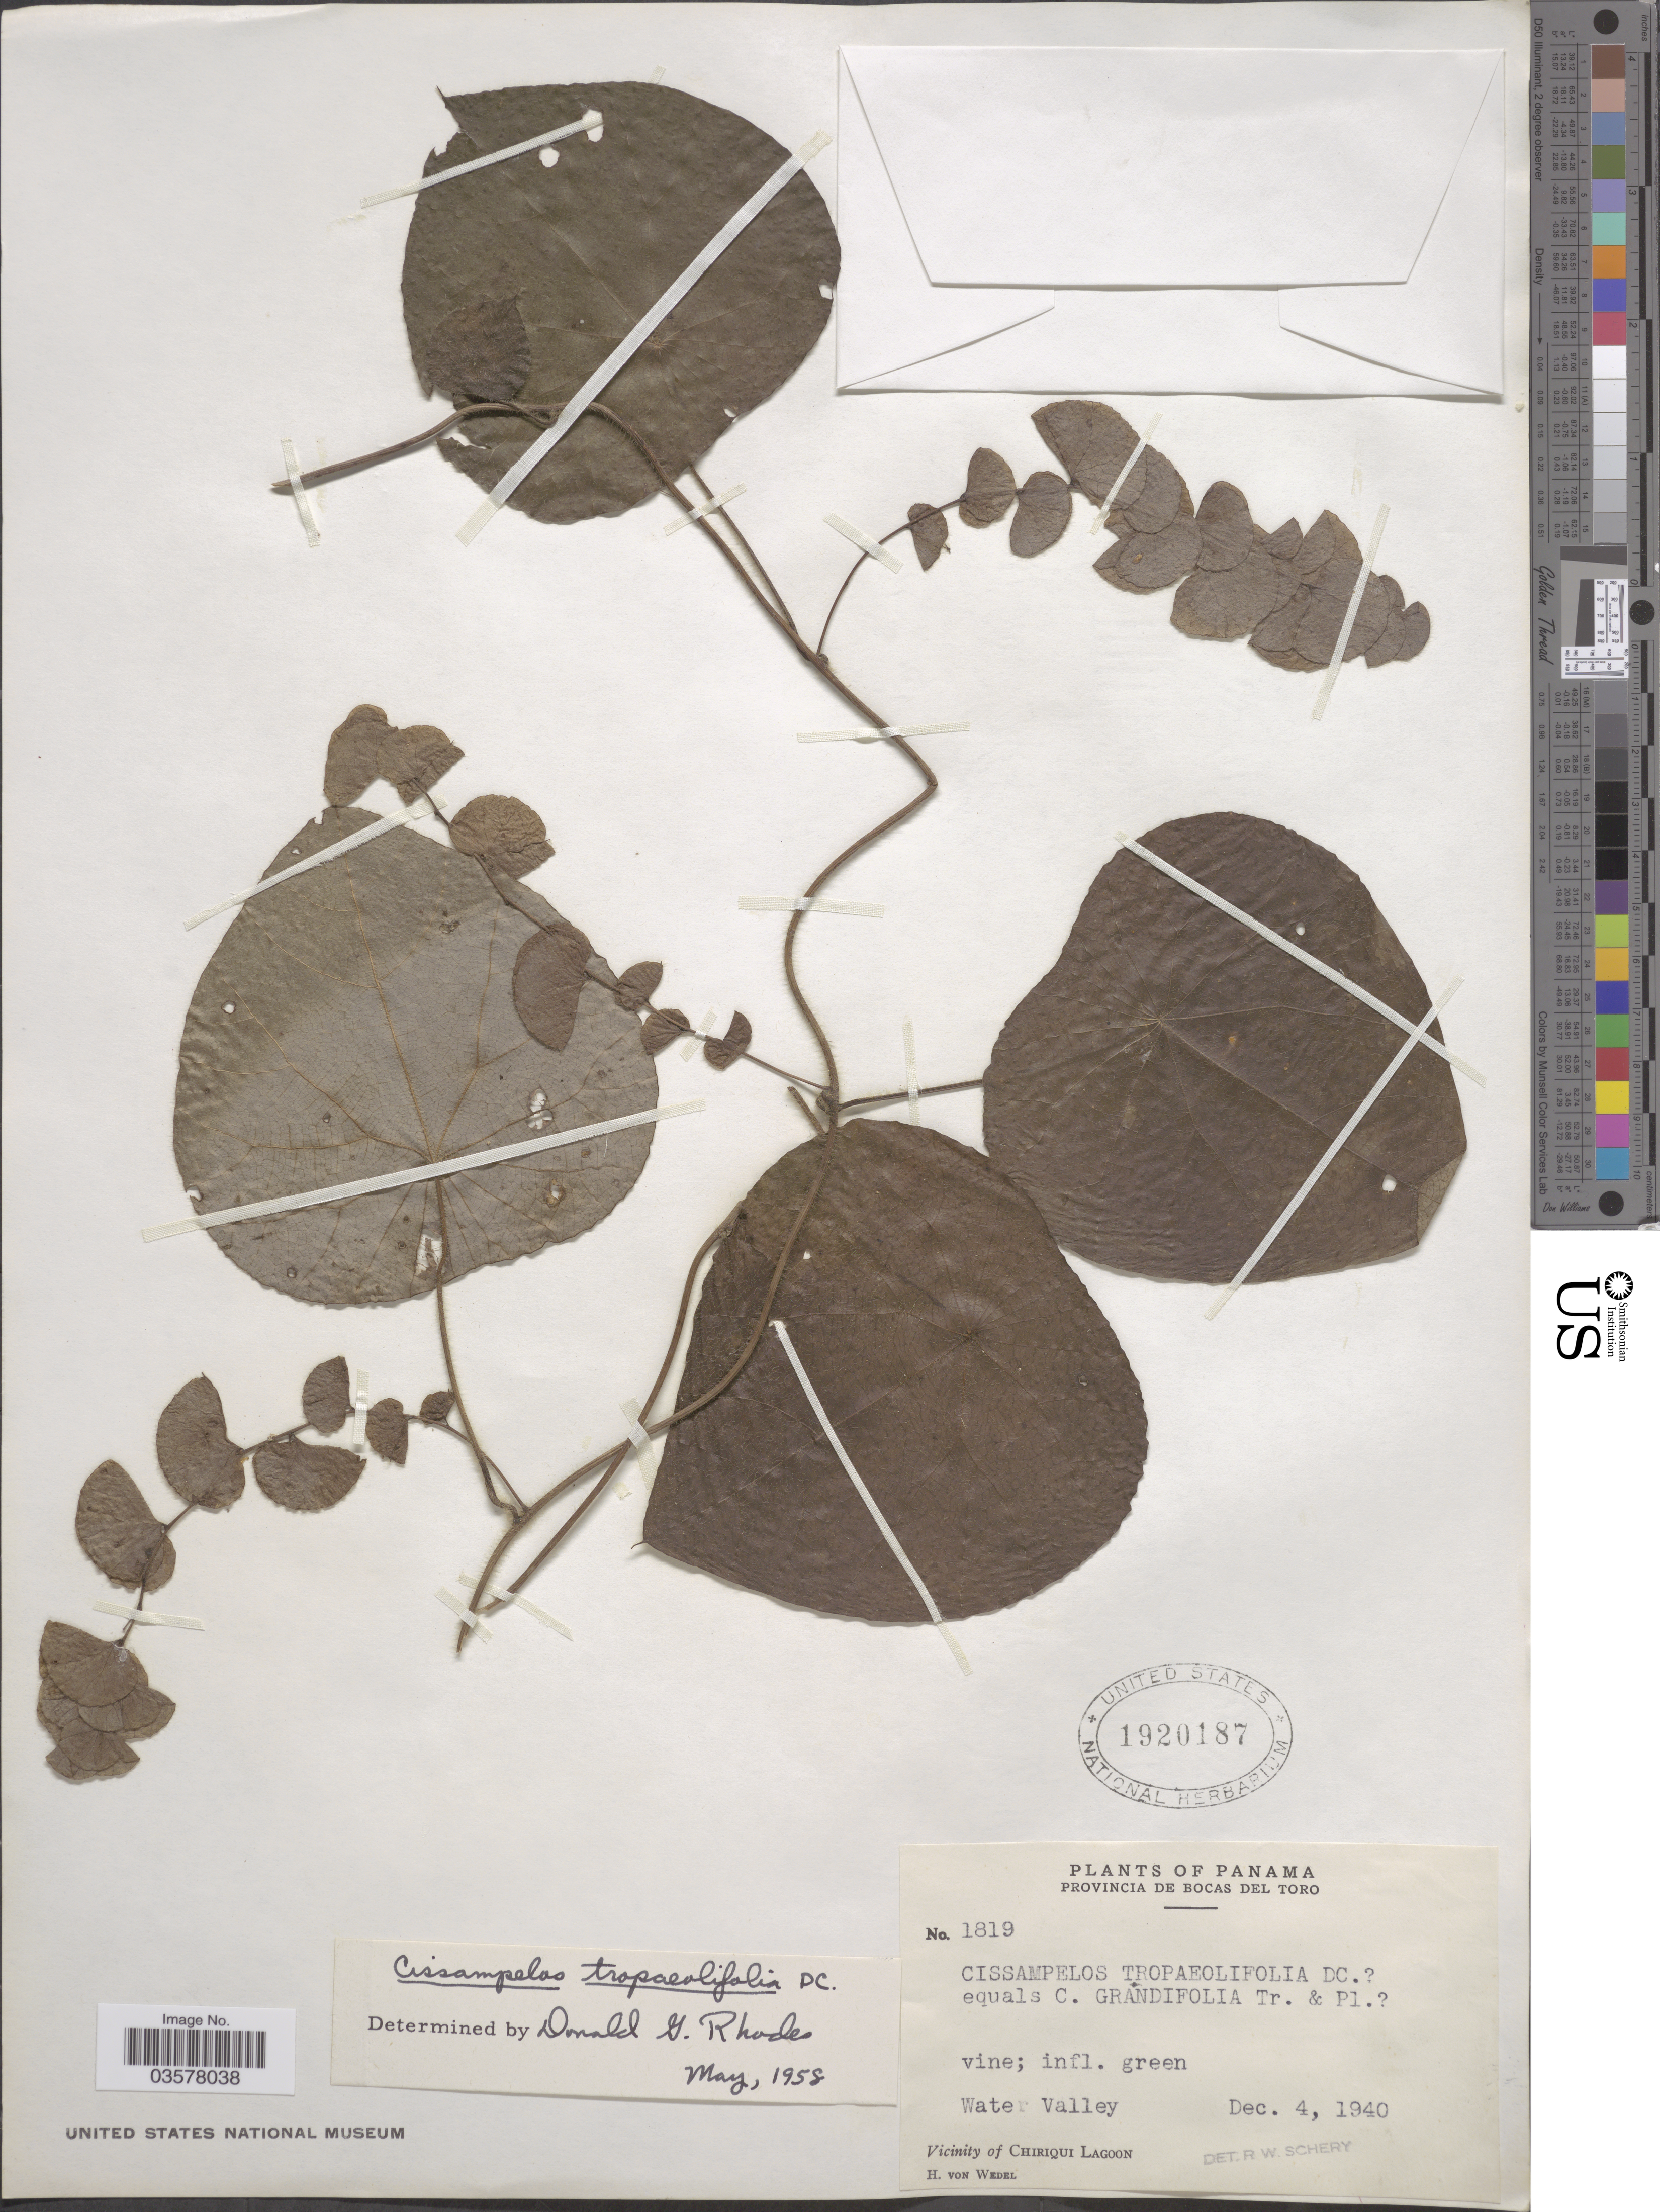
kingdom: Plantae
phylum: Tracheophyta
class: Magnoliopsida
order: Ranunculales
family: Menispermaceae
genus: Cissampelos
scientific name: Cissampelos tropaeolifolia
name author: DC.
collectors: H. von Wedel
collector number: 1819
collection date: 1940-12-04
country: Panama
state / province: Bocas del Toro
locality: Water Valley. Vicinity of Chiriqui Lagoon.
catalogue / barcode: US 1920187